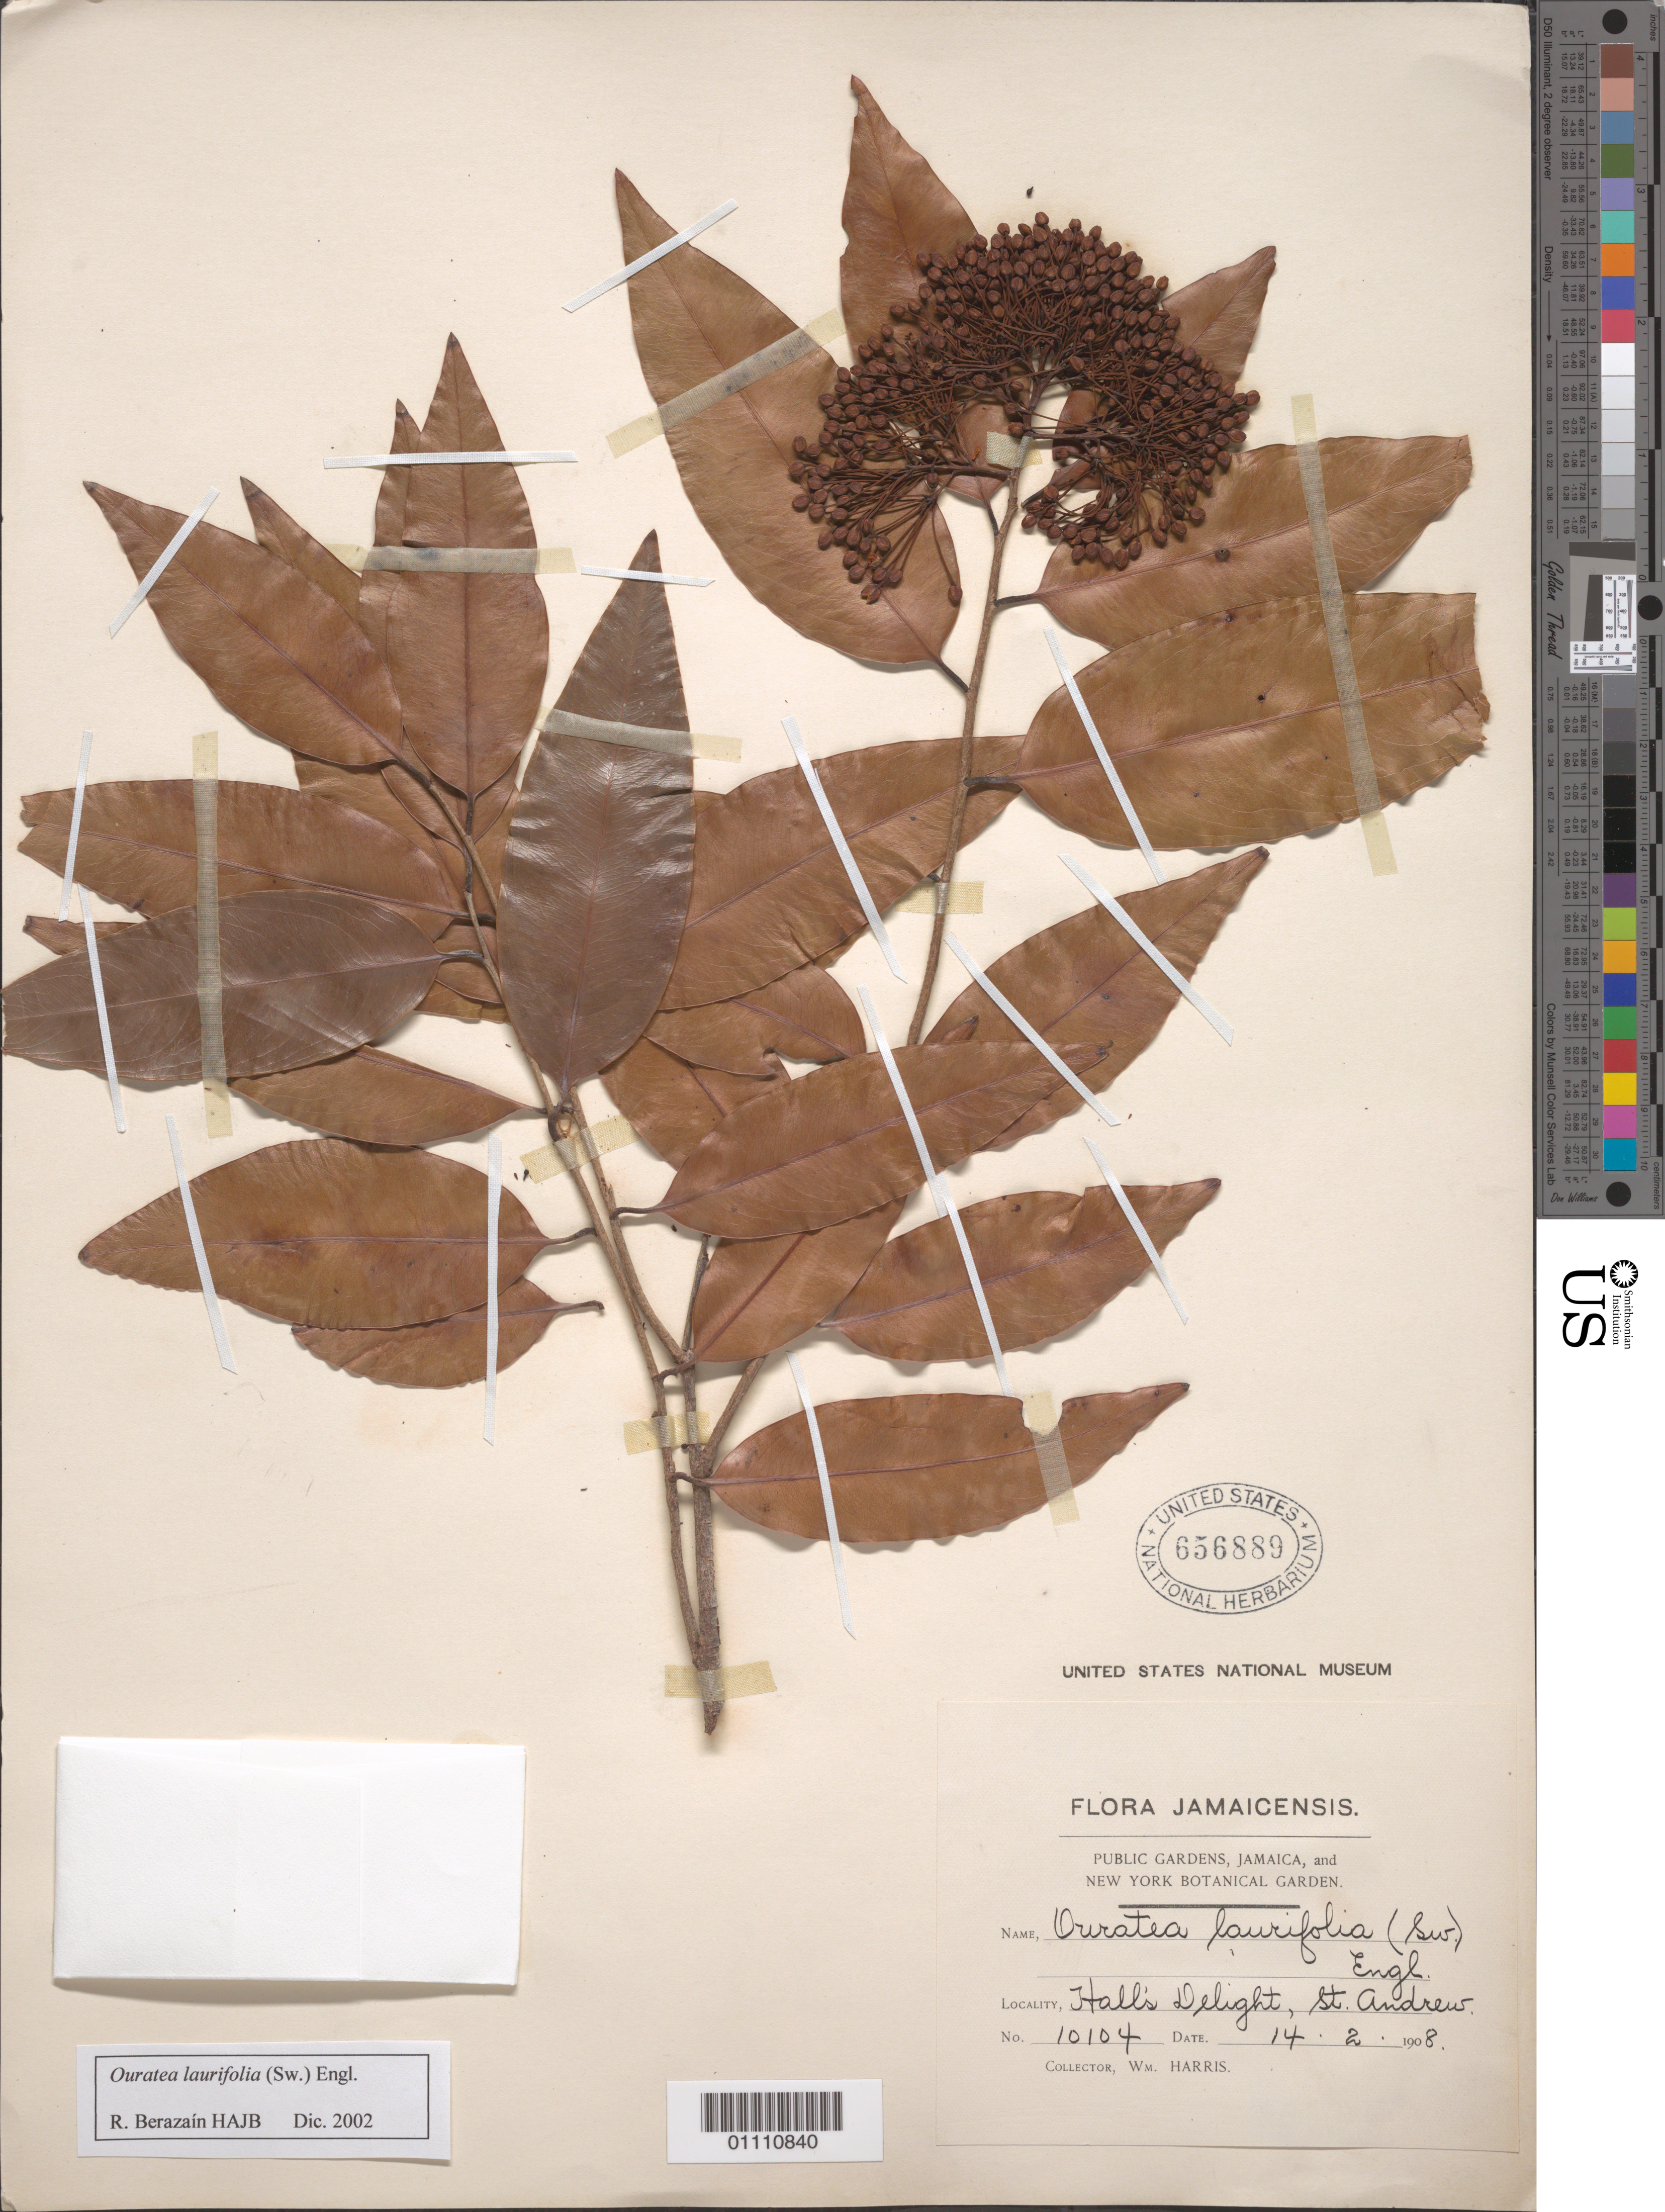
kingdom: Plantae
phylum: Tracheophyta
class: Magnoliopsida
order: Malpighiales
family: Ochnaceae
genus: Ouratea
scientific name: Ouratea laurifolia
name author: (Sw.) Engl.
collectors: W. Harris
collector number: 10104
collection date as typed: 14 Feb 1908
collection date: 1908-02-14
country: Jamaica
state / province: Saint Andrew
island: Jamaica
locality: Hall's Delight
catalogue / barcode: US 656889